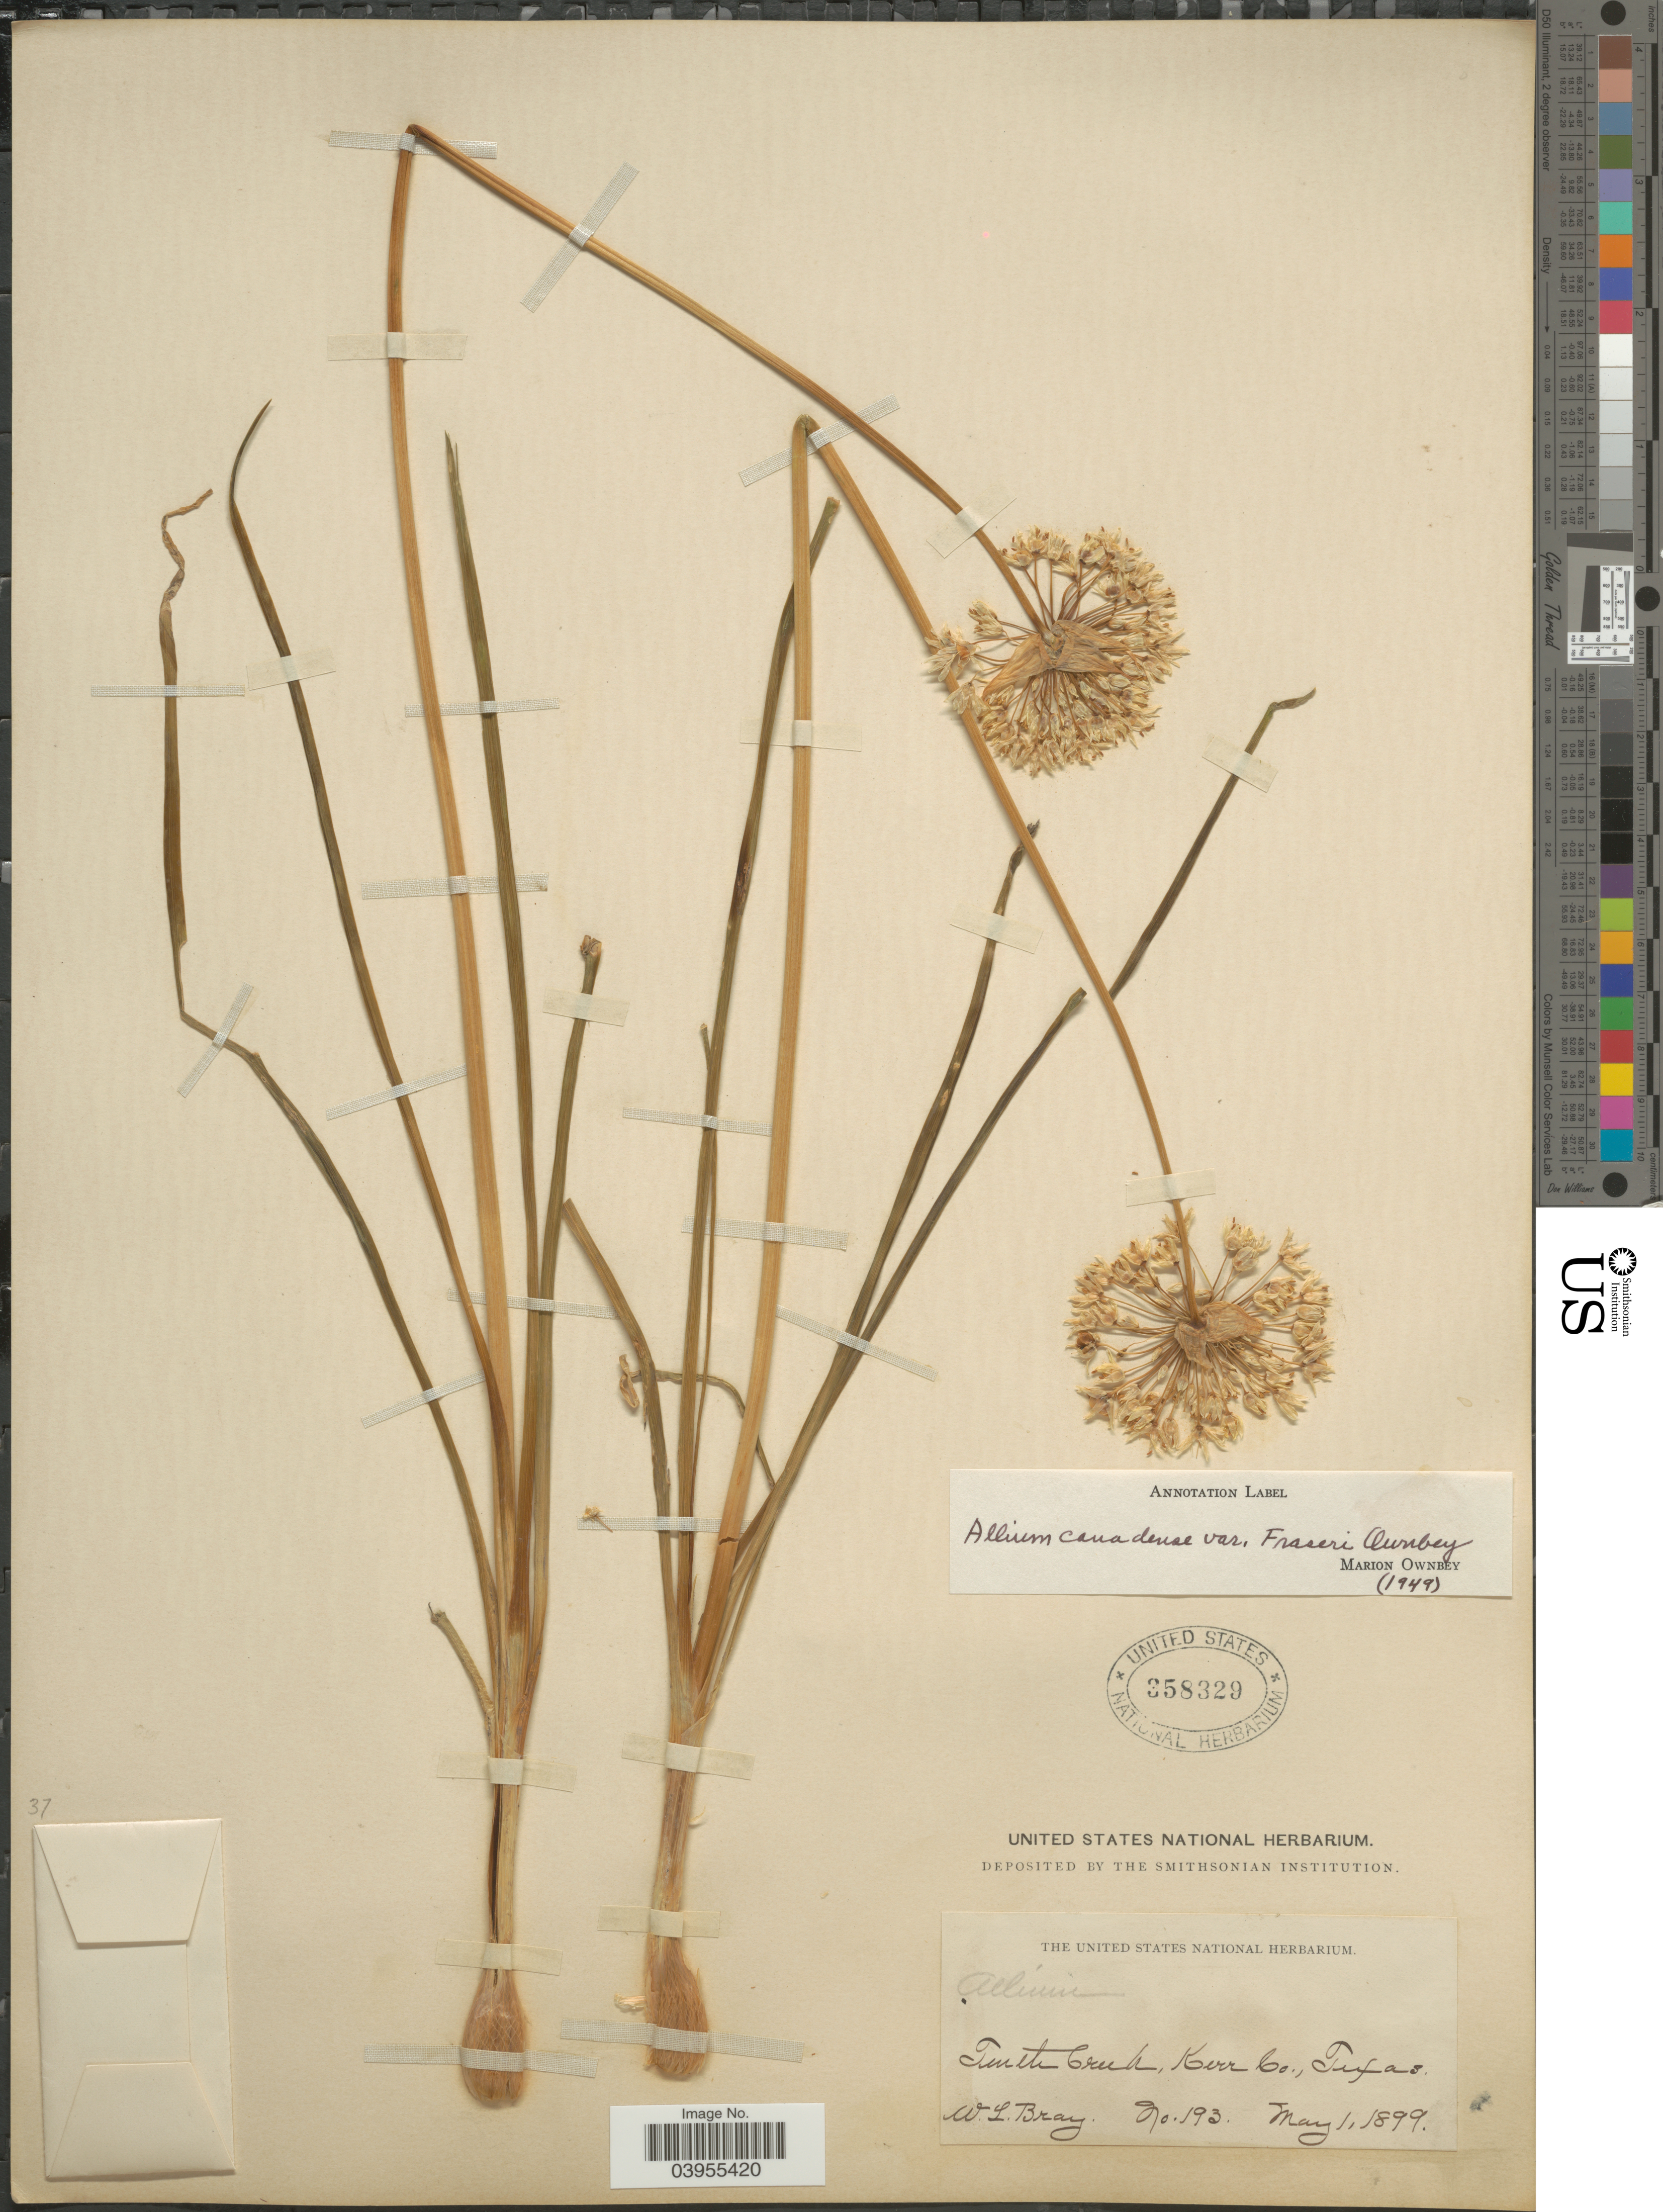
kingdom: Plantae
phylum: Tracheophyta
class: Liliopsida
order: Asparagales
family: Amaryllidaceae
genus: Allium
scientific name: Allium canadense var. fraseri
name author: Ownbey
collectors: W. L. Bray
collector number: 193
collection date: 1899-05-01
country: United States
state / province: Texas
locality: Turtle Creek, Kerr Co.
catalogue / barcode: US 358329